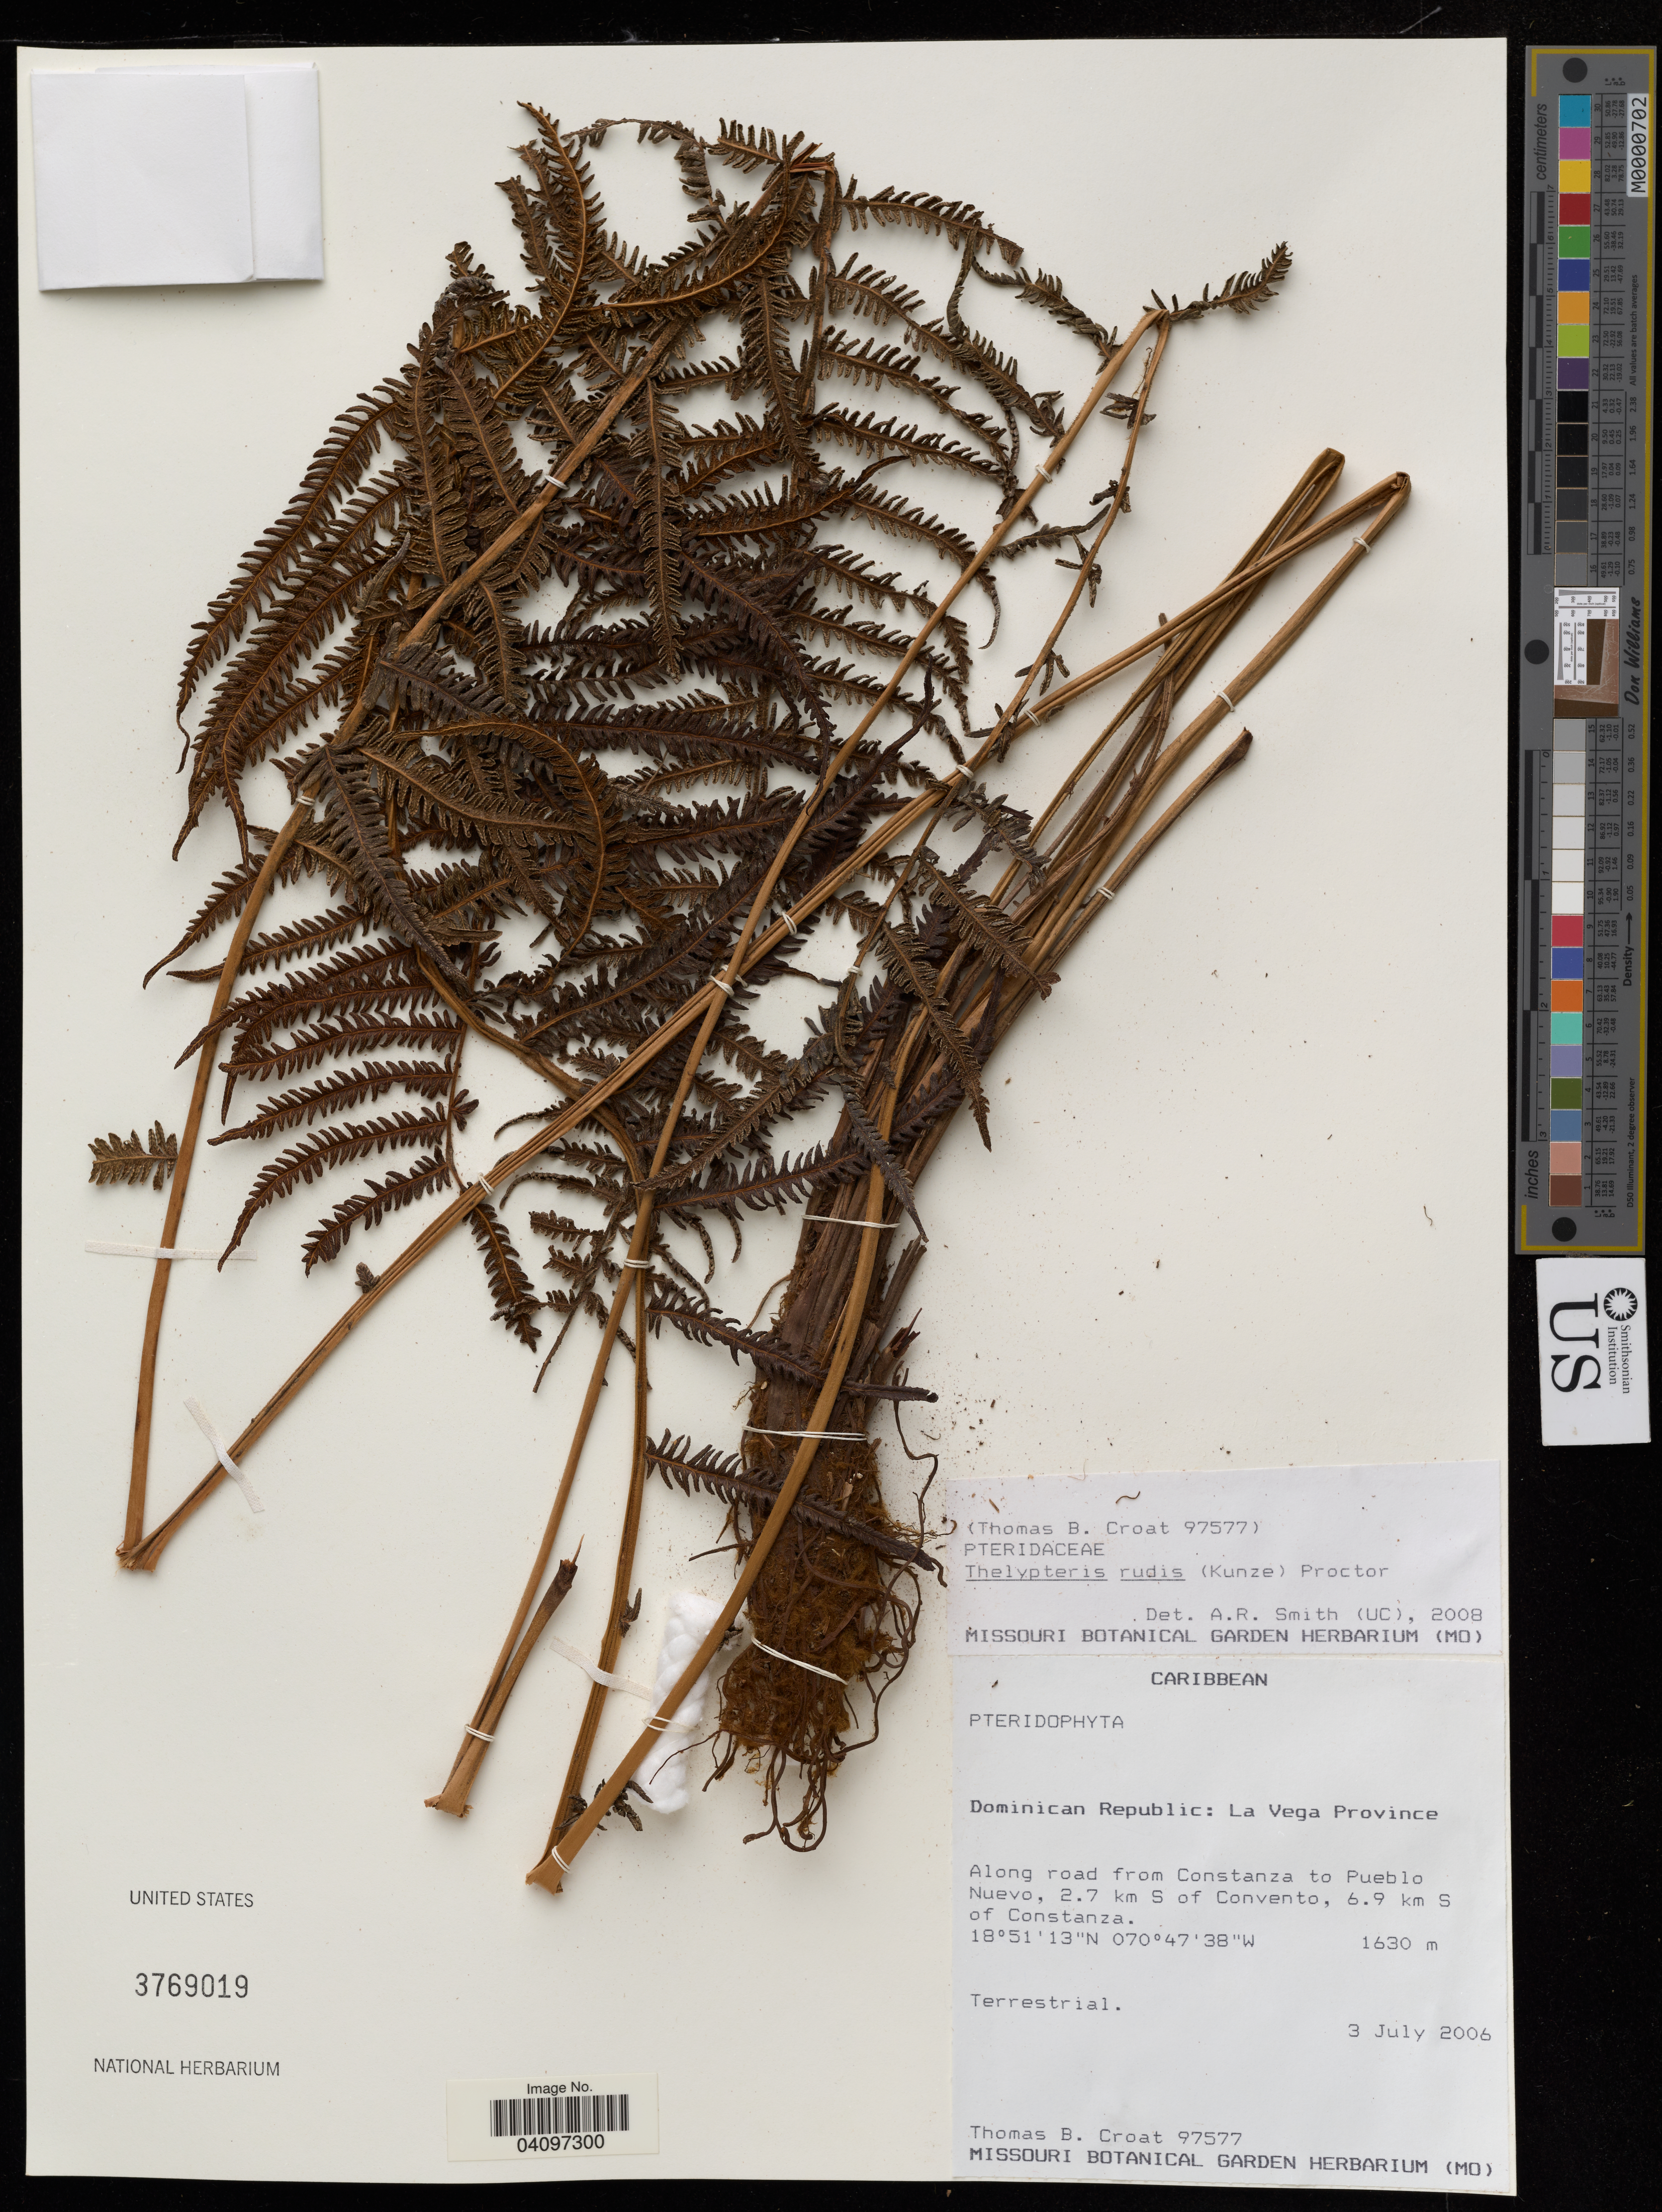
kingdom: Plantae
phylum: Tracheophyta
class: Polypodiopsida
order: Polypodiales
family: Thelypteridaceae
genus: Thelypteris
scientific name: Thelypteris rudis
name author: (Kuntze) Proctor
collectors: T. B. Croat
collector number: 97577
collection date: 2006-07-03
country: Dominican Republic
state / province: La Vega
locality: Along road from Constanza to Pueblo Nuevo, 2.7 km S of Convento, 6.9 km S of Constanza.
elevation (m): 1630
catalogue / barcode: US 3769019